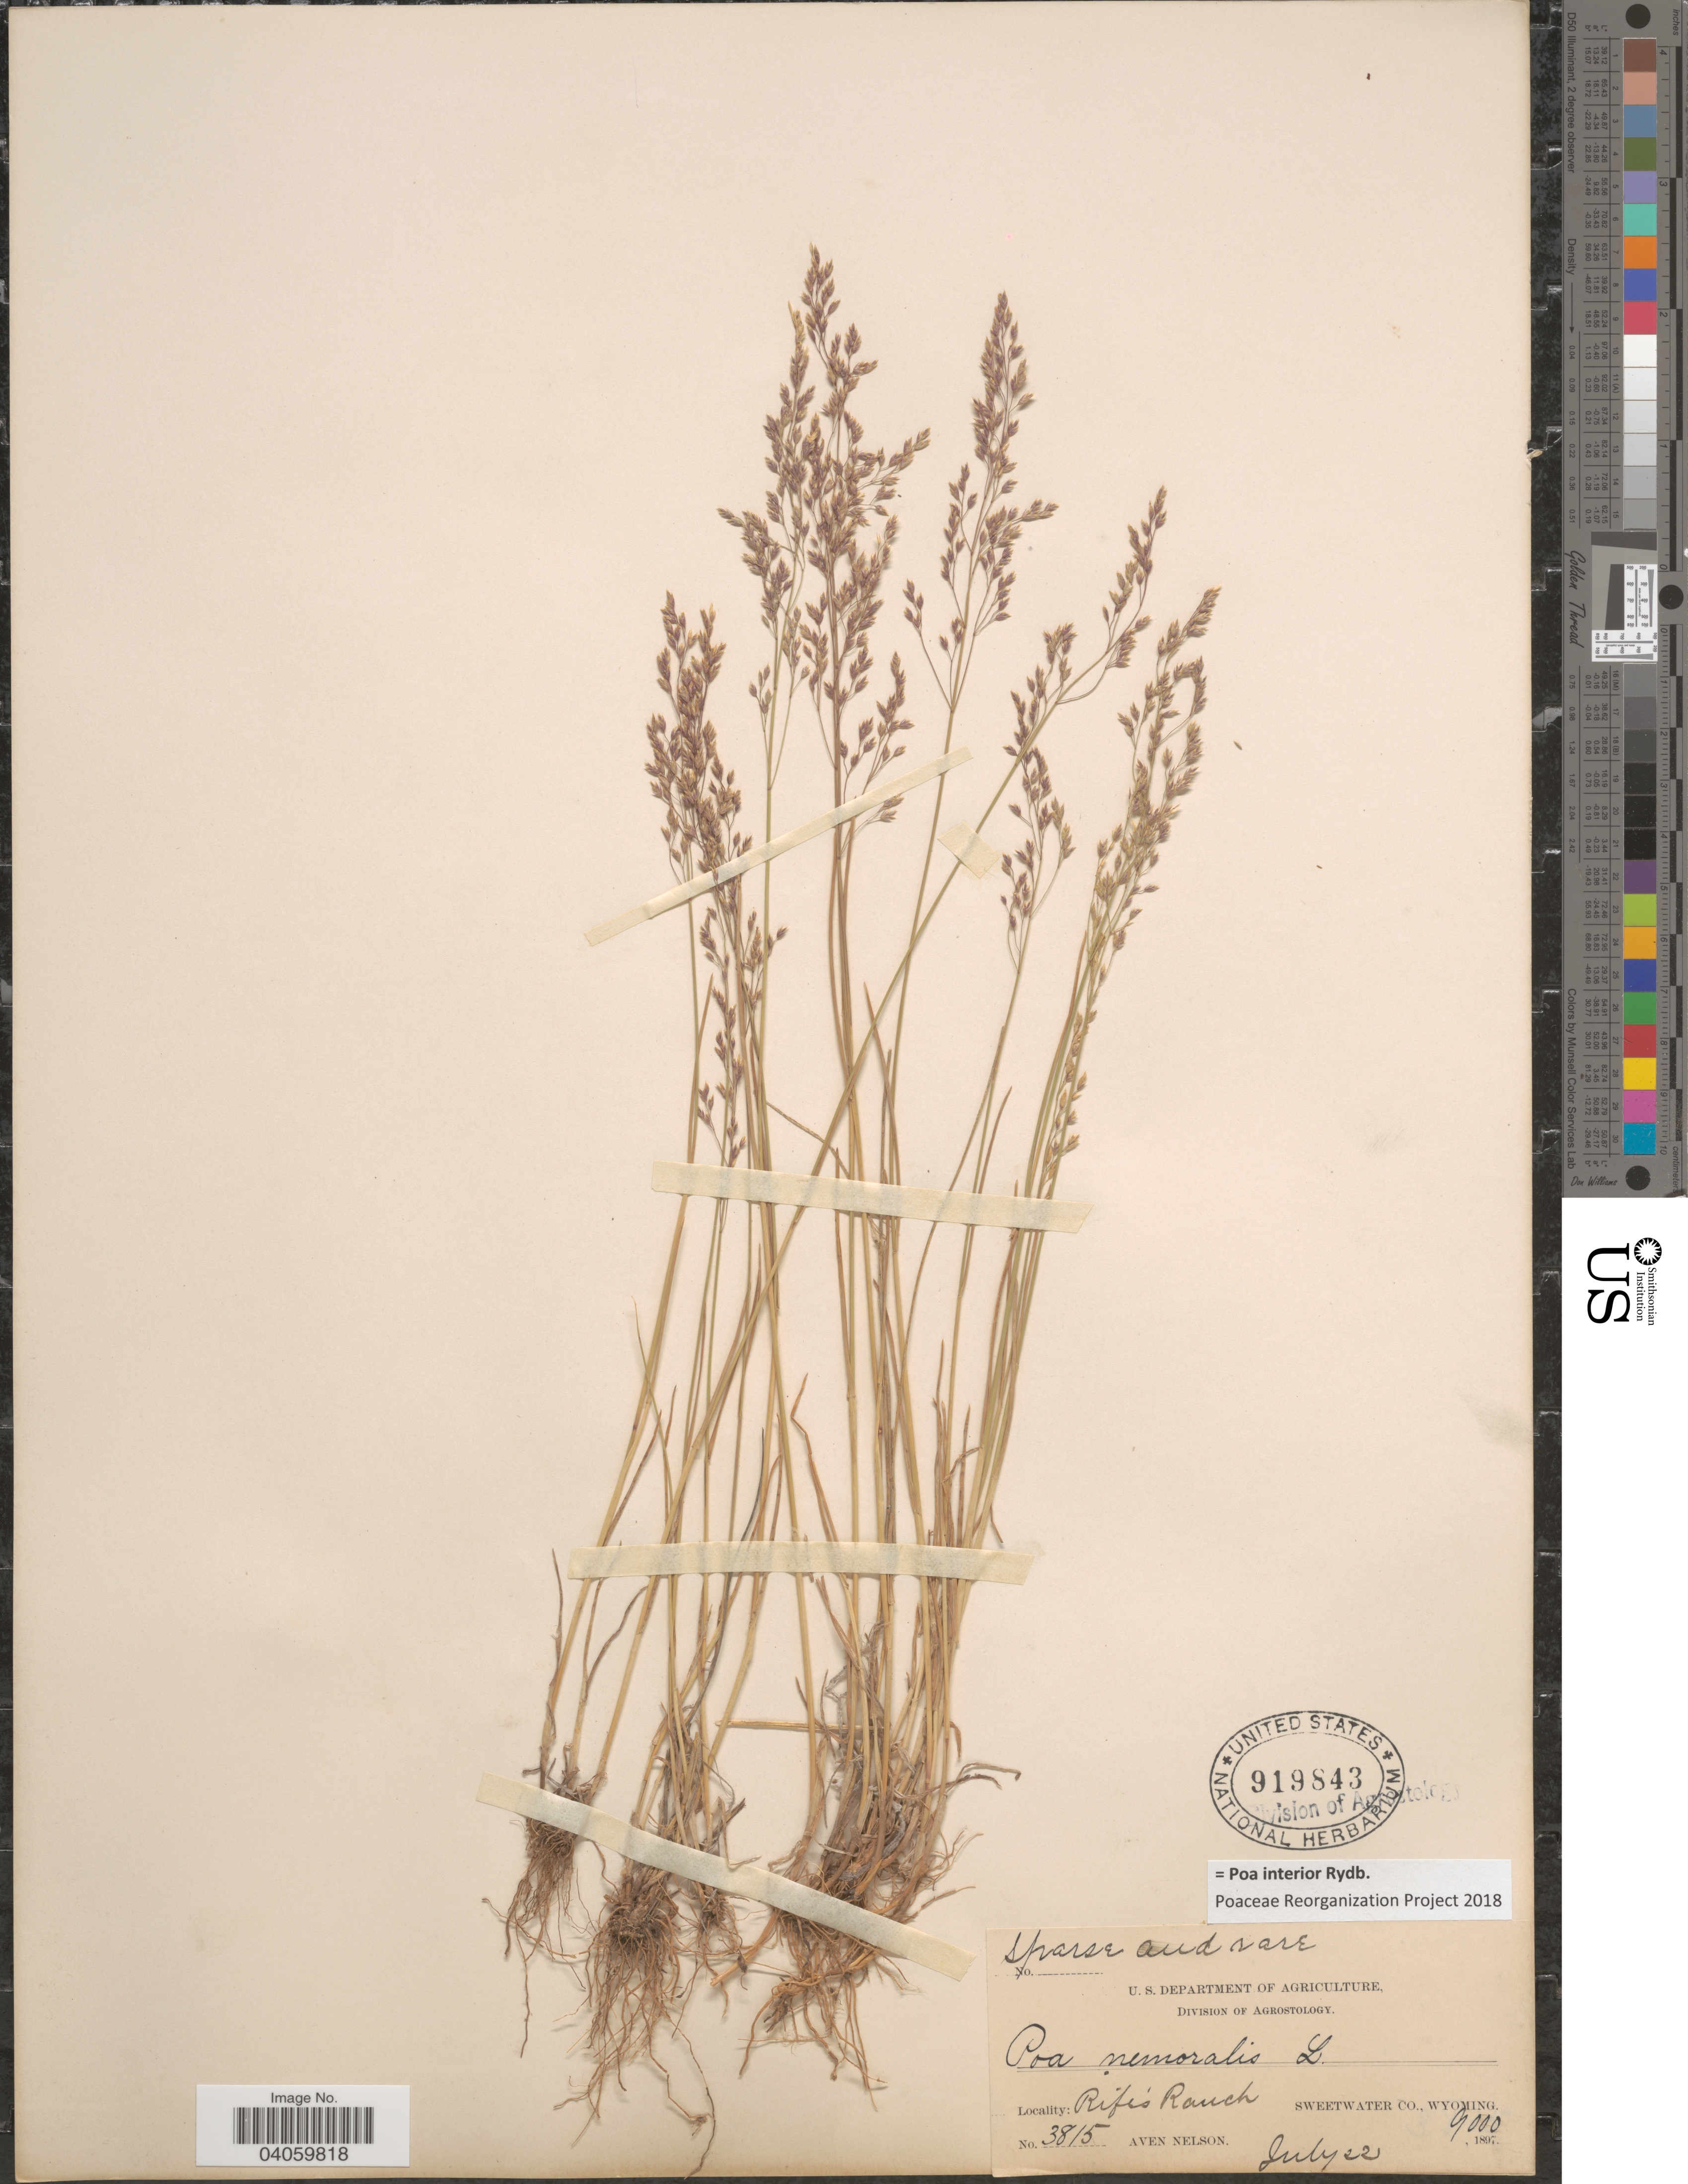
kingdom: Plantae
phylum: Tracheophyta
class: Liliopsida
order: Poales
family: Poaceae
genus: Poa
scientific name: Poa interior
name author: Rydb.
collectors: A. Nelson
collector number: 3815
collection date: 1897-07-22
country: United States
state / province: Wyoming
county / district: Sweetwater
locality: Rife's Ranch. Sweetwater Co.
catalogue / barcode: US 91843